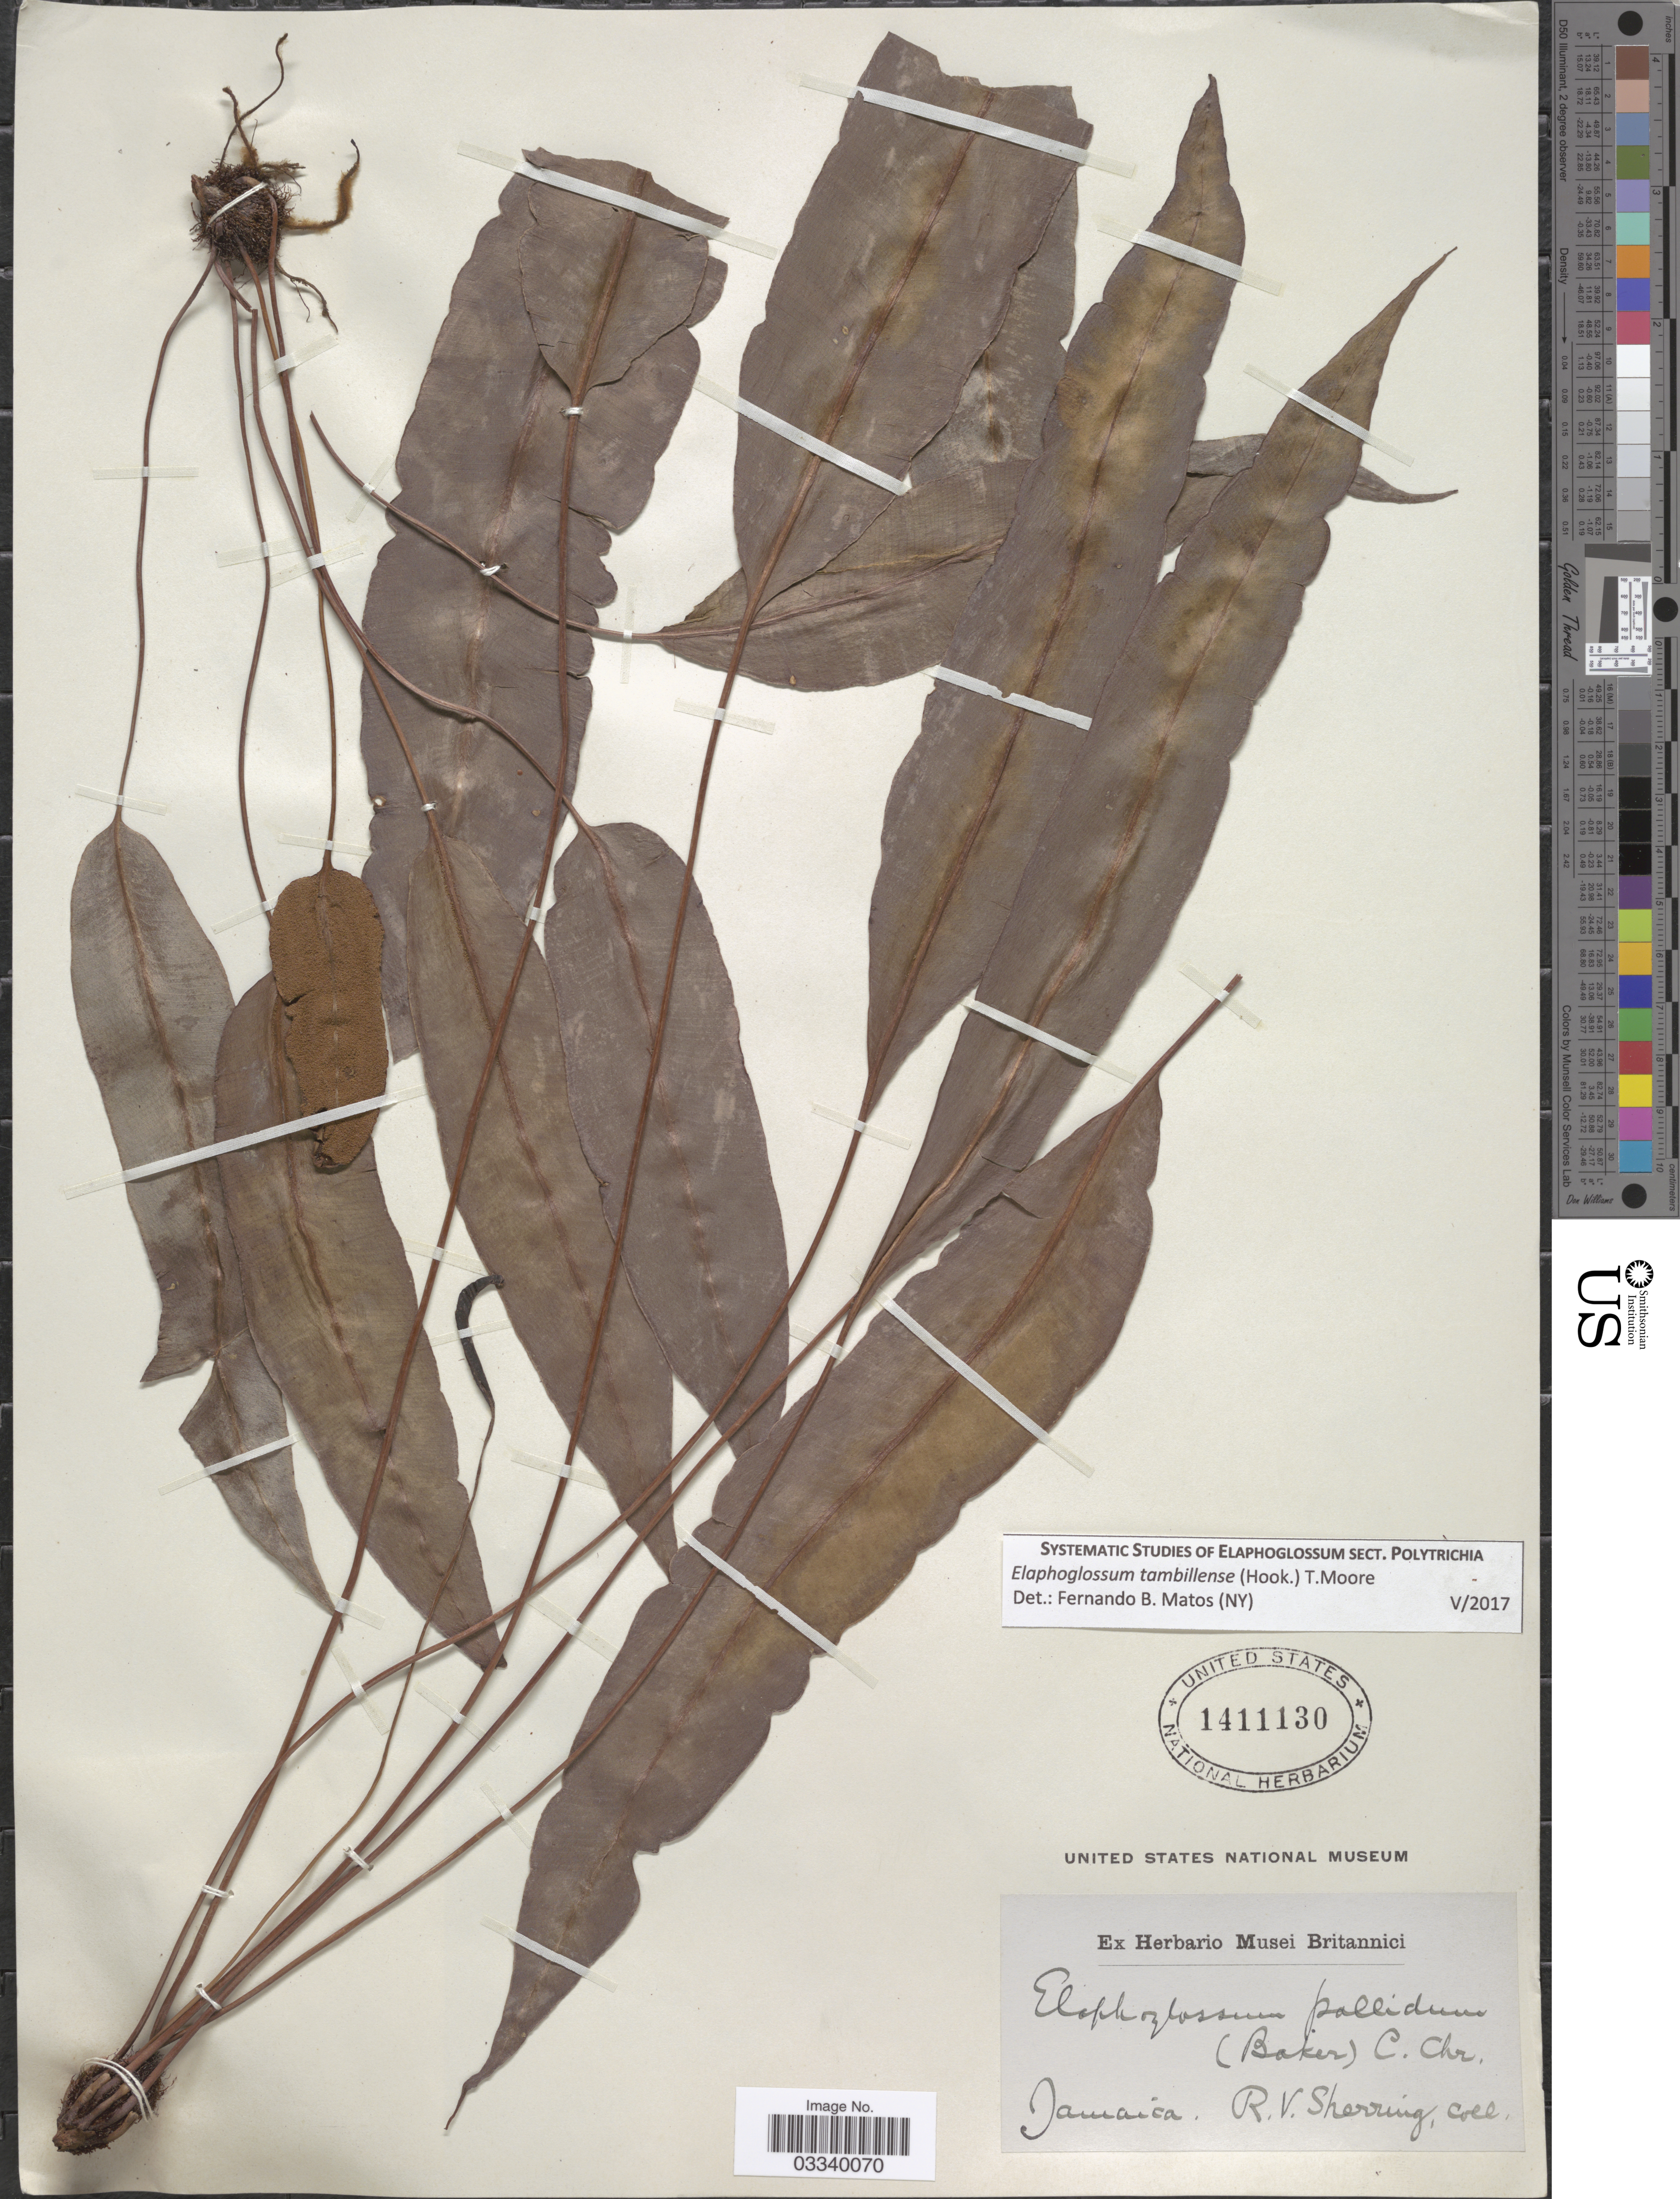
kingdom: Plantae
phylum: Tracheophyta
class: Polypodiopsida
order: Polypodiales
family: Dryopteridaceae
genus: Elaphoglossum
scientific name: Elaphoglossum tambillense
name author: (Hook.) T. Moore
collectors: R. Sherring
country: Jamaica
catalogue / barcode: US 1411130